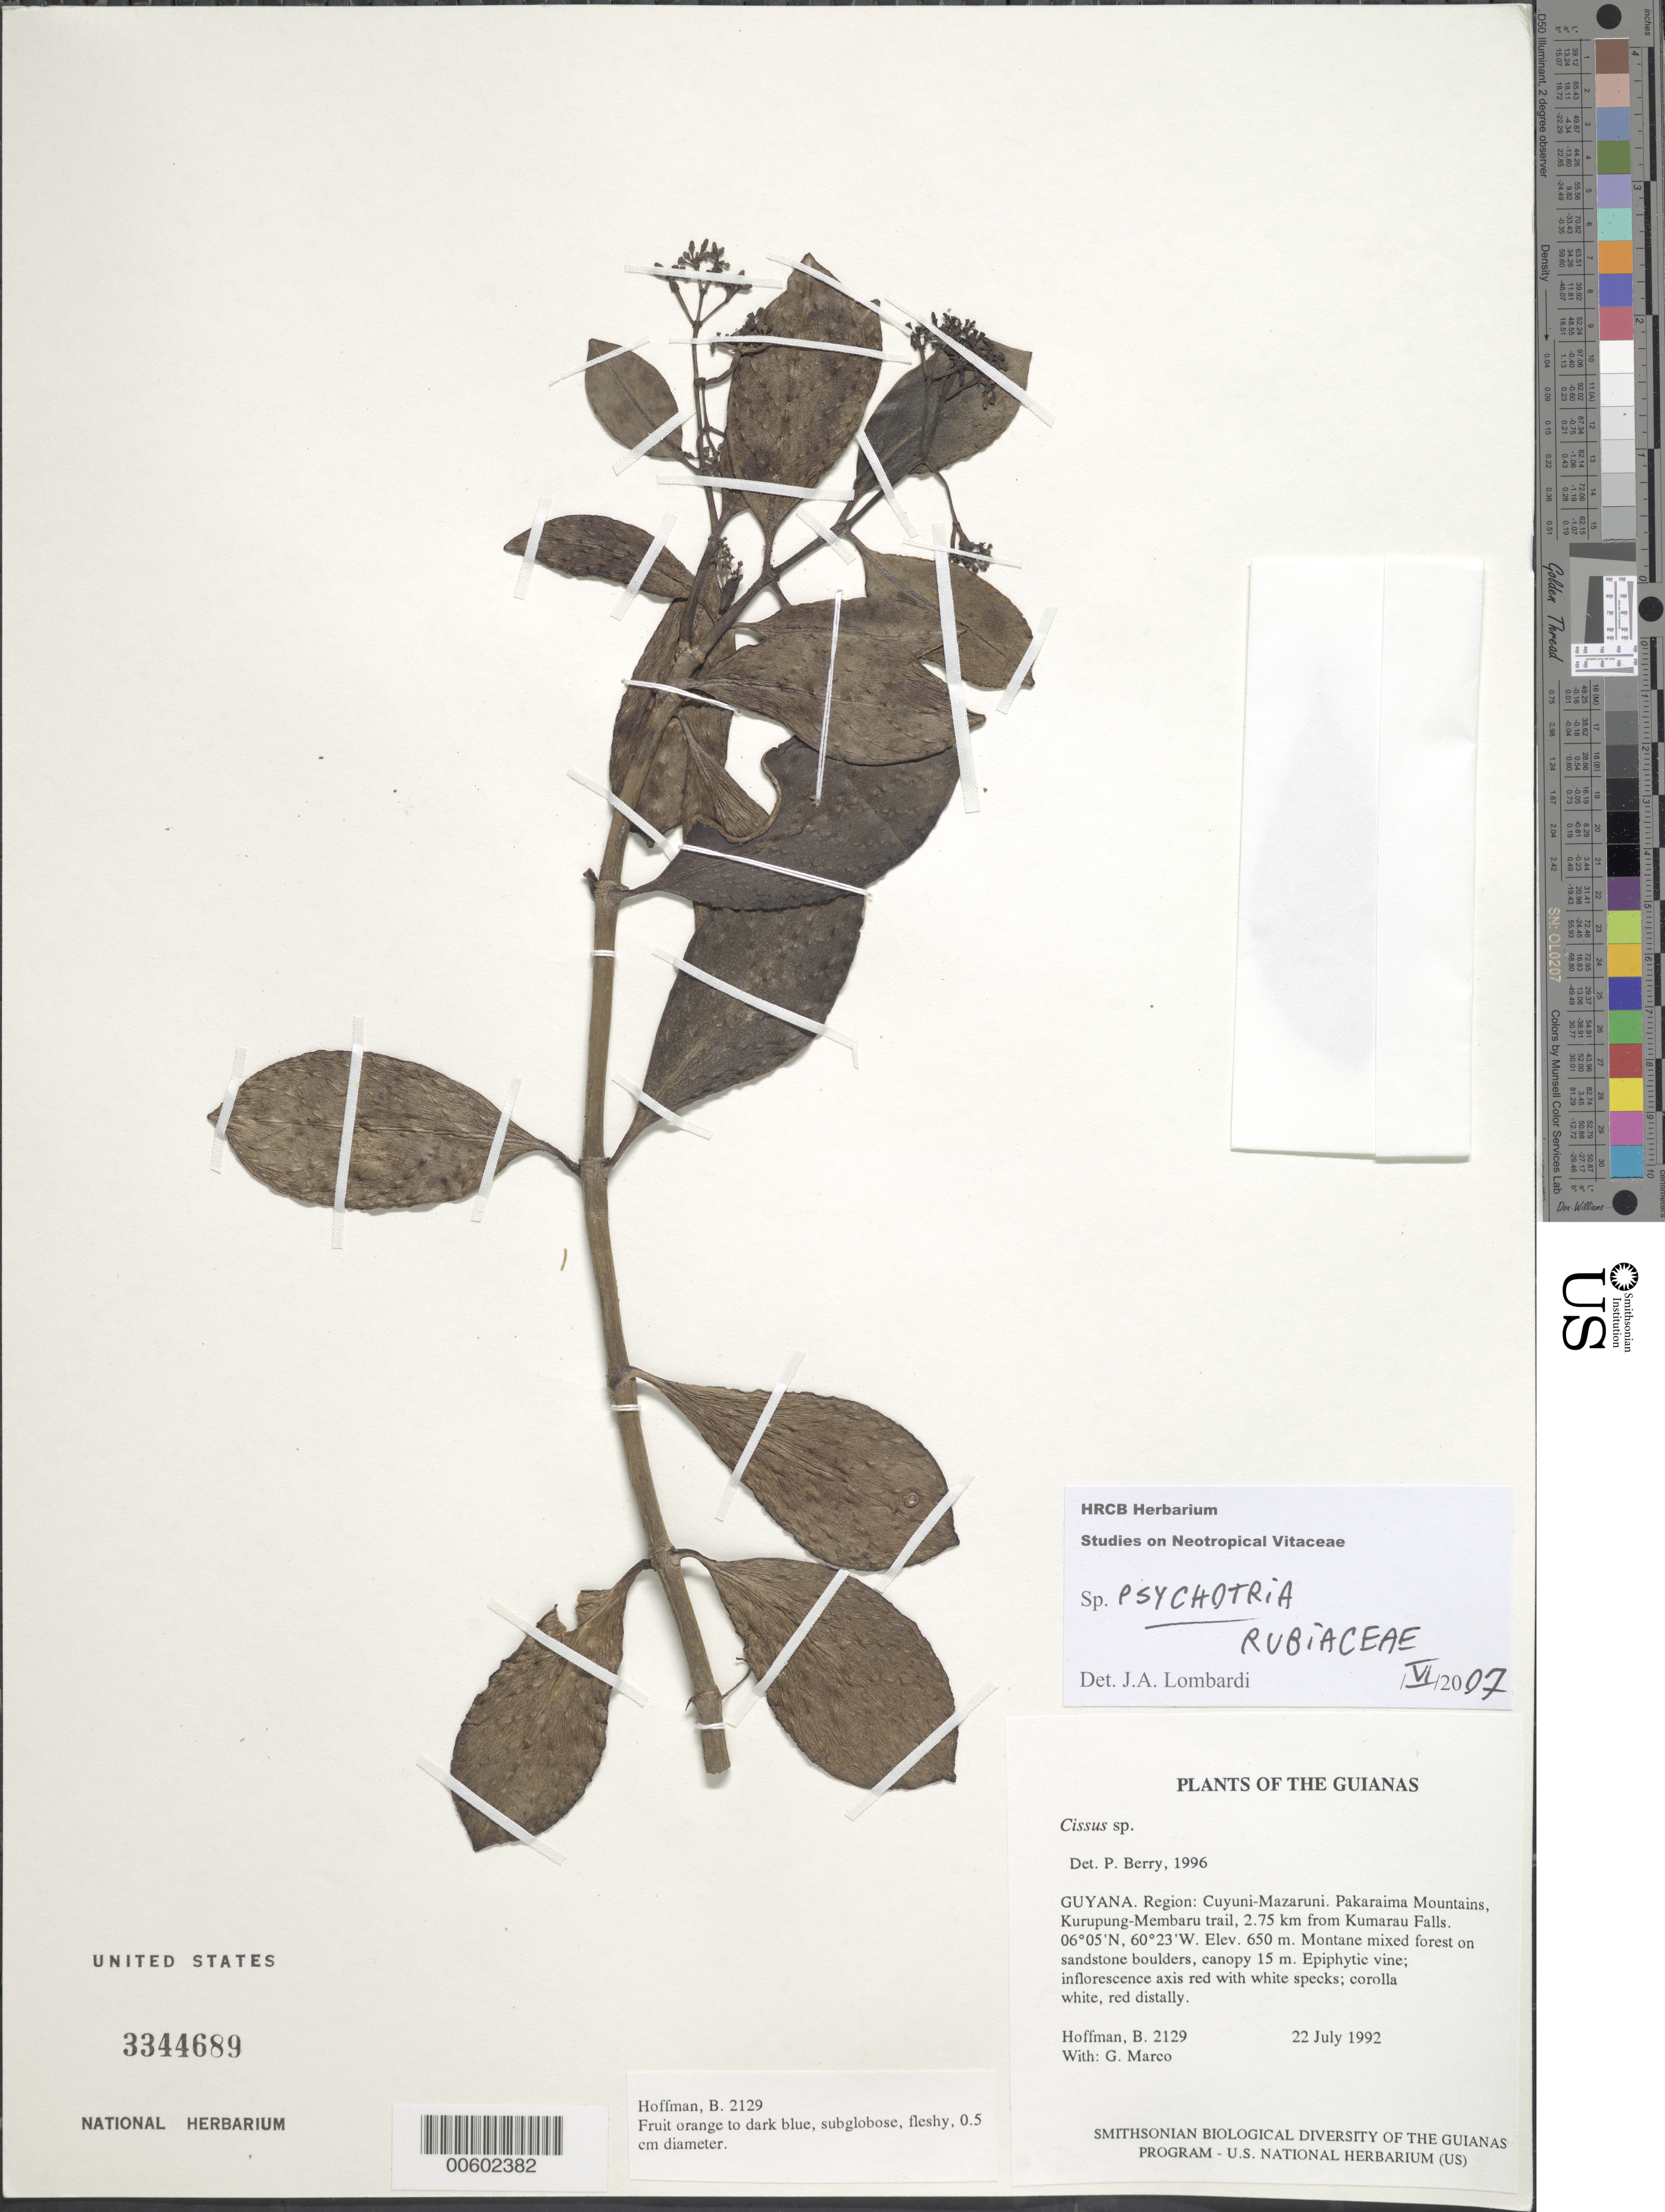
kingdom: Plantae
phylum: Tracheophyta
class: Magnoliopsida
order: Gentianales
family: Rubiaceae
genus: Psychotria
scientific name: Psychotria sp.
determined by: Lombardi, Julio A.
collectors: B. Hoffman & G. Marco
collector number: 2129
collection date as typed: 22 July 1992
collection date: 1992-07-22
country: Guyana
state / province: Cuyuni-Mazaruni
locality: Pakaraima Mountains, Kurupung-Membaru trail, 2.75 km WSW from Kumarau Falls on Kurupung River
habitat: Montane mixed forest on sandstone boulders, canopy 15 m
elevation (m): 650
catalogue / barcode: US 3344689